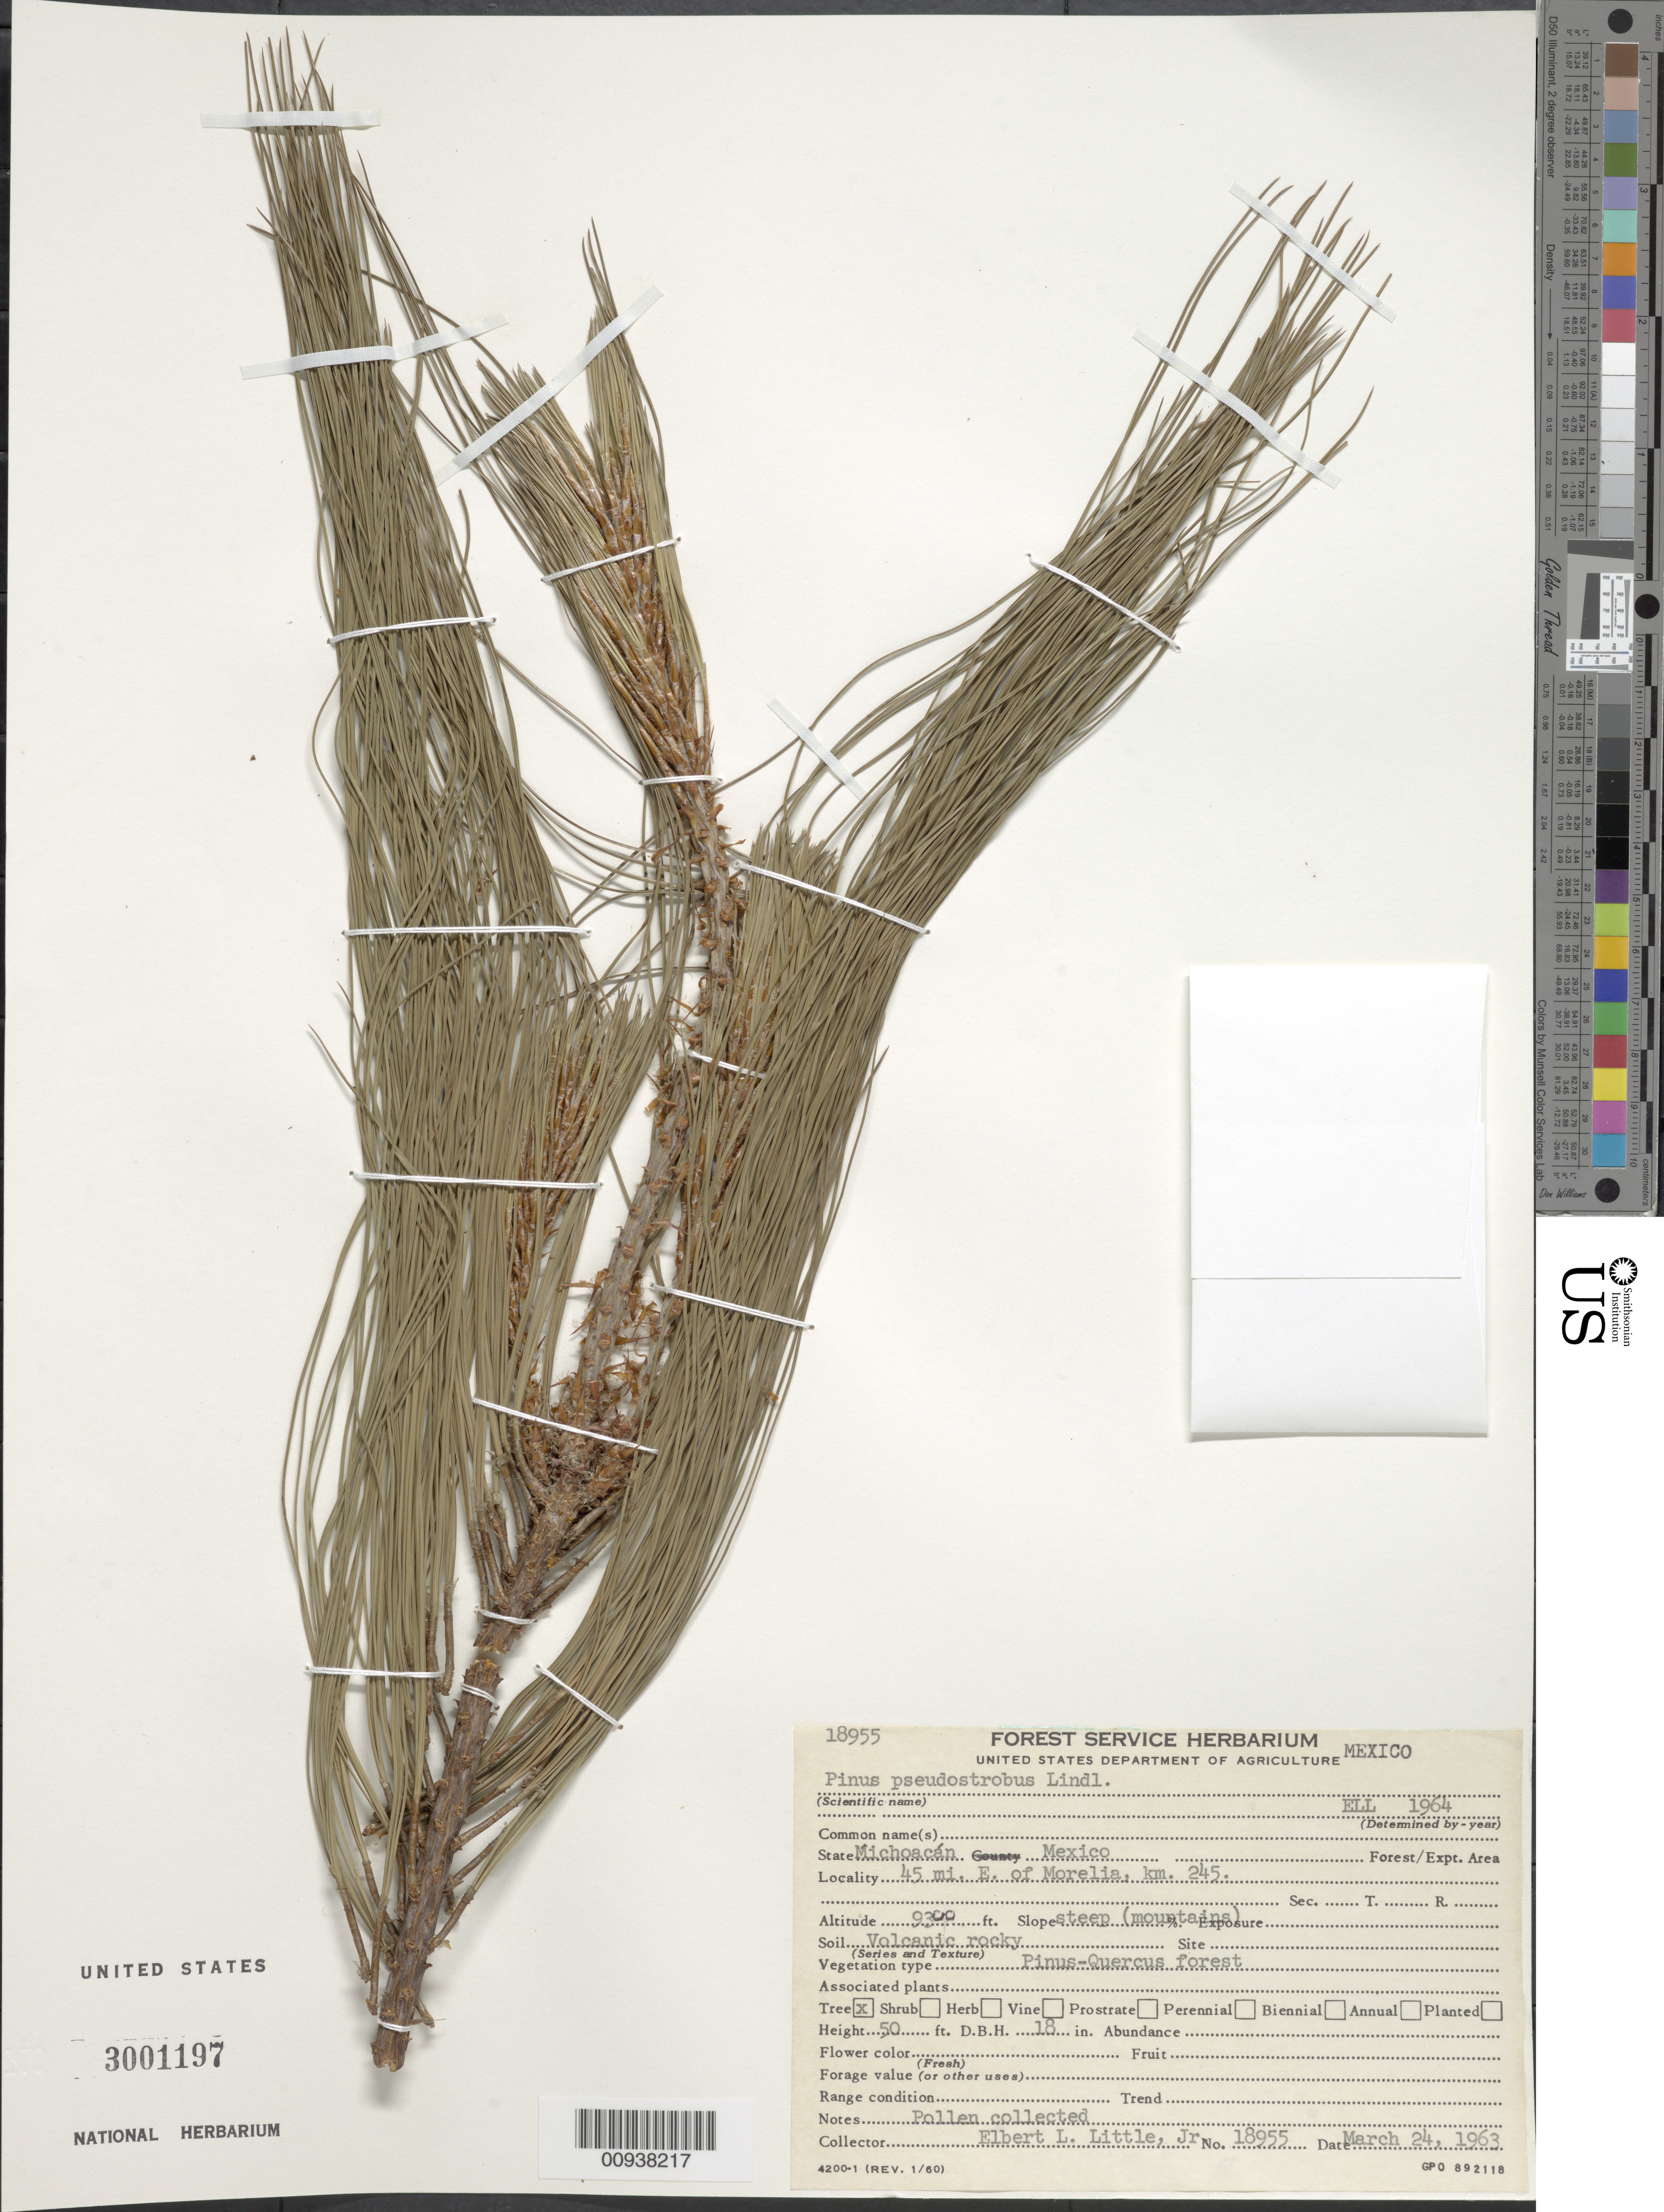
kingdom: Plantae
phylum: Tracheophyta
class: Pinopsida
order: Pinales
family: Pinaceae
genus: Pinus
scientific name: Pinus pseudostrobus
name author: Lindl.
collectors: E. L. Little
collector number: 18955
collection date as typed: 24 Mar 1963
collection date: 1963-03-24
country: Mexico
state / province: Michoacán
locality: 45 mi. E of Morelia - km. 245.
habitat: Pinus-Quercus forest. Steep mountains. Soil volcanic rocky.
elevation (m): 2835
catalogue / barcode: US 3001197